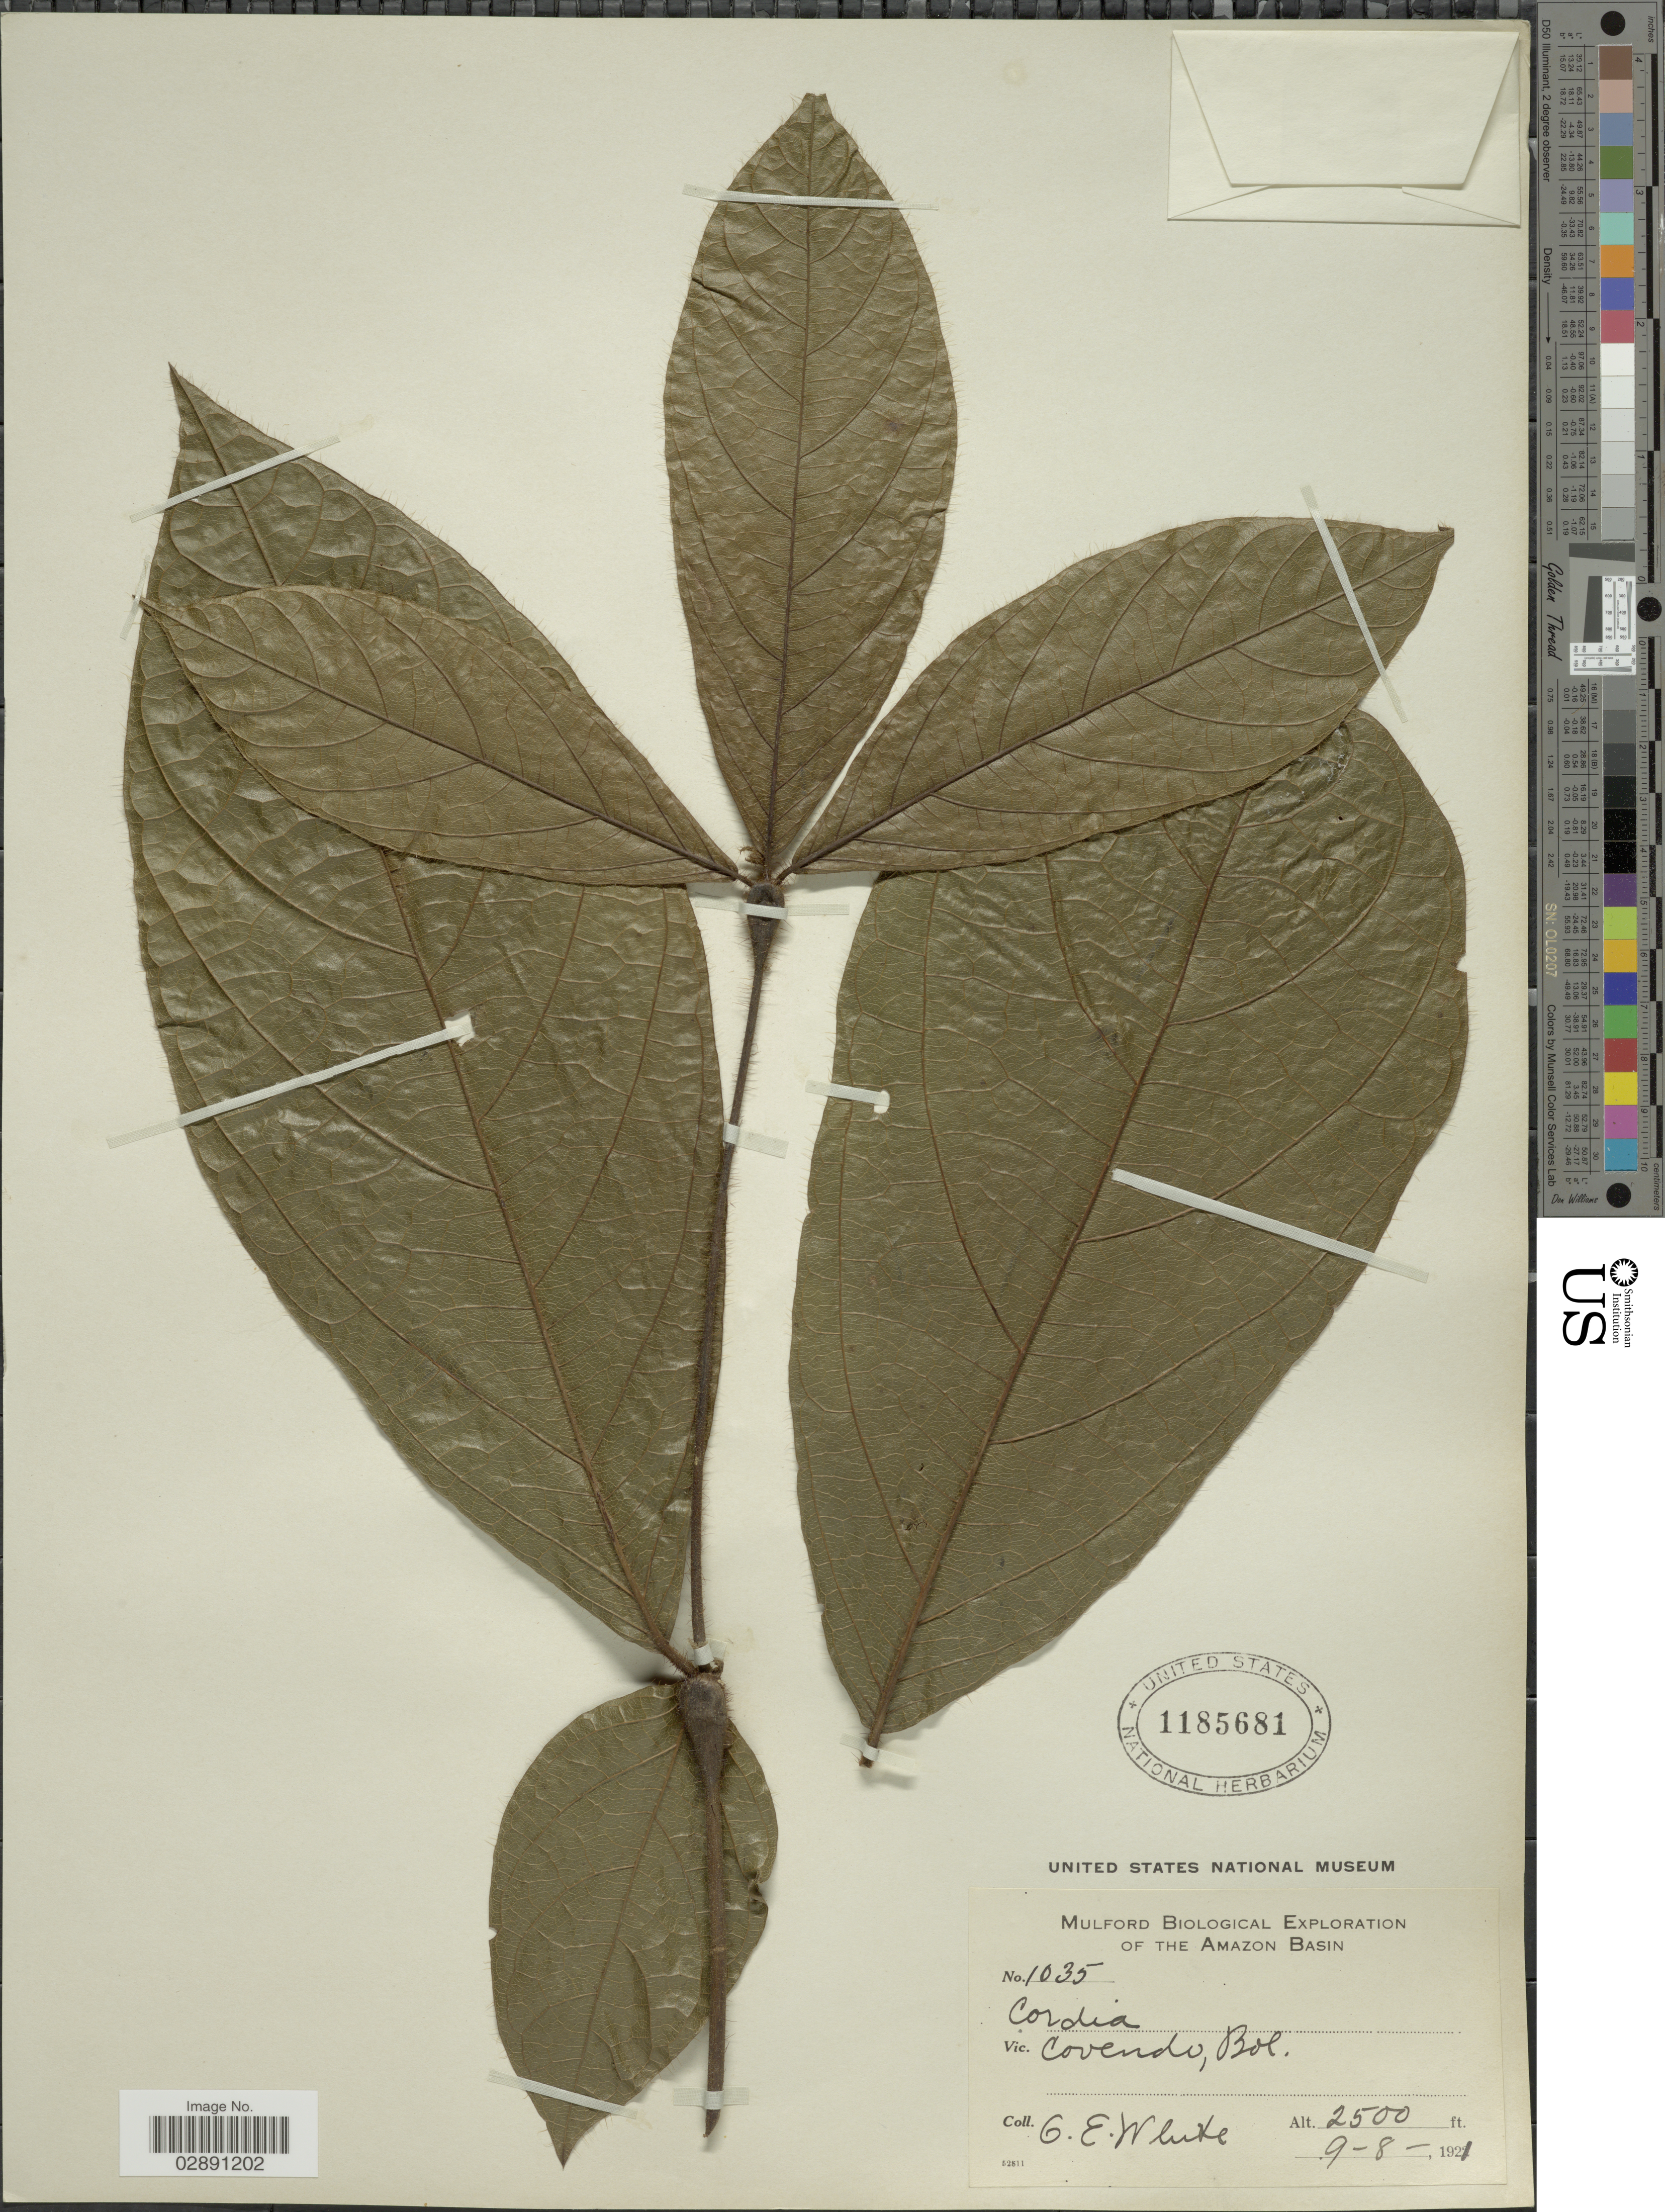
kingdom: Plantae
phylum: Tracheophyta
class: Magnoliopsida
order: Boraginales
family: Cordiaceae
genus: Cordia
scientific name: Cordia nodosa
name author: Lam.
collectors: O. E. White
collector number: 1035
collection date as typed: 9-8-1921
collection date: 1921-09-08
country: Bolivia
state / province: La Paz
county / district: Sud Yungas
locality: Covendo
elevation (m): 762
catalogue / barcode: US 1185681